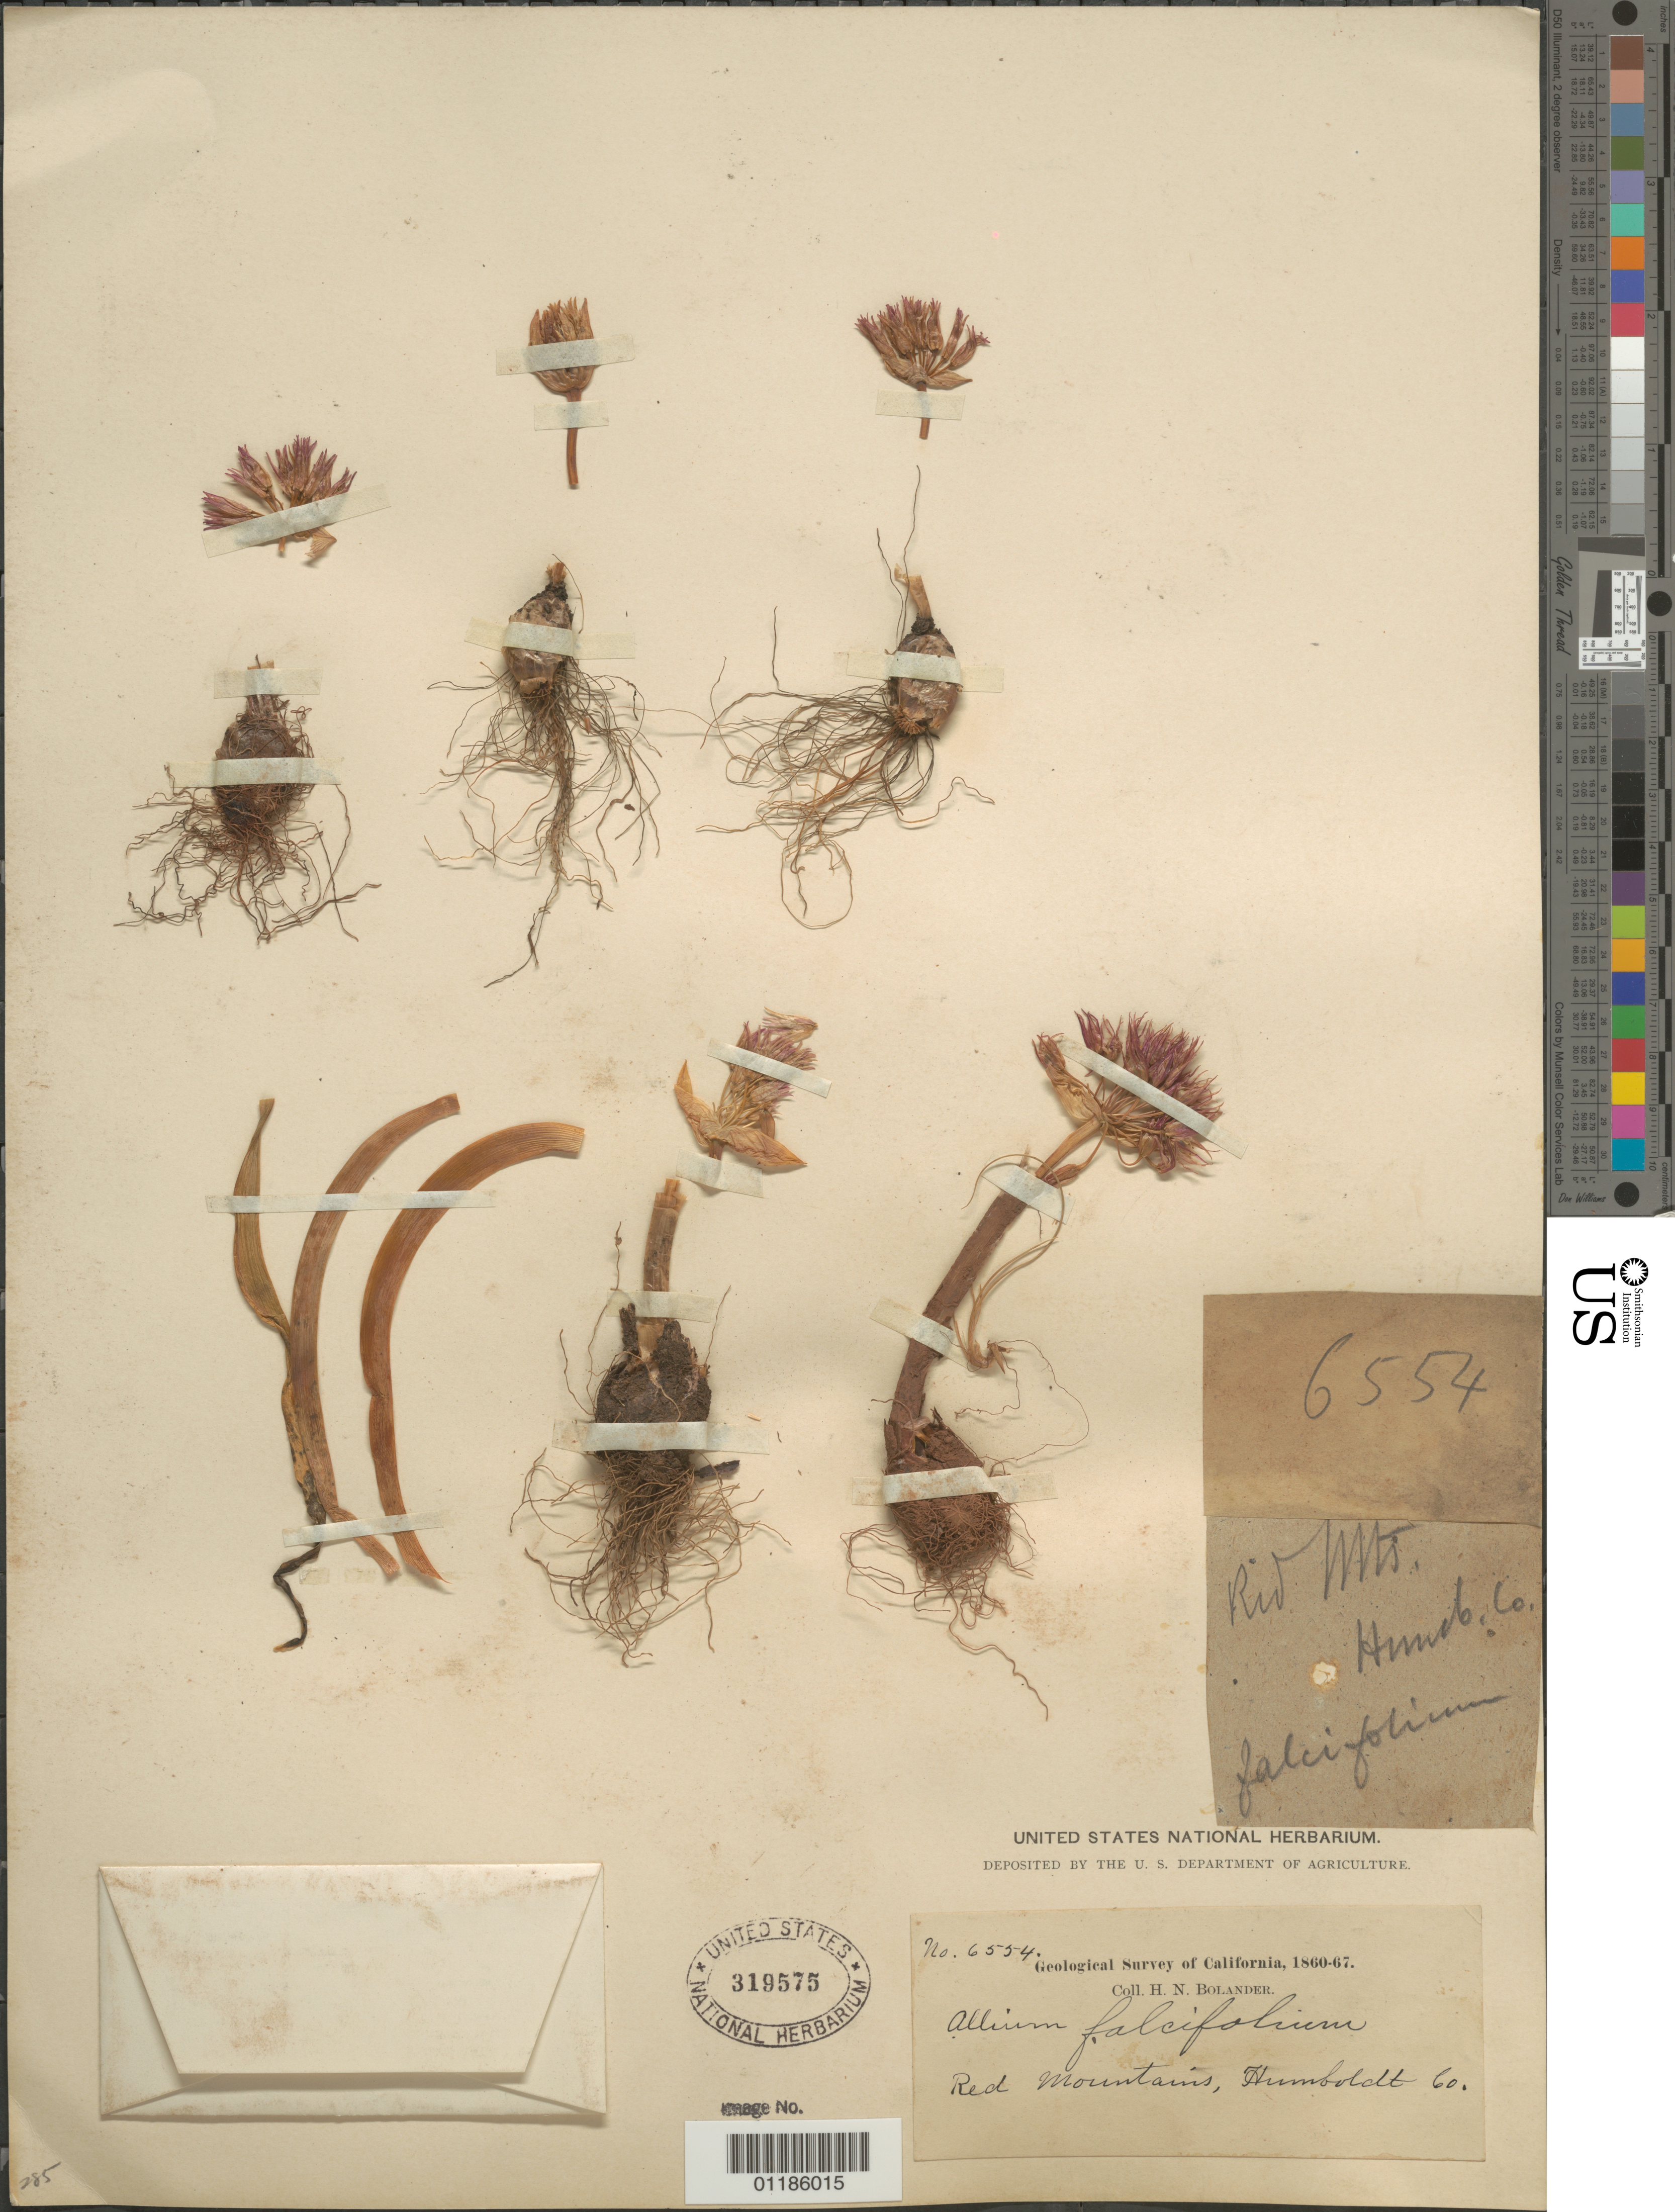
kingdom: Plantae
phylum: Tracheophyta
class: Liliopsida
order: Asparagales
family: Amaryllidaceae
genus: Allium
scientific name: Allium falcifolium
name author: Hook. & Arn.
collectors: H. Bolander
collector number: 6554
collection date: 1860/1867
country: United States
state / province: California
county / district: Humboldt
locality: Red Mountain.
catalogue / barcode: US 319575